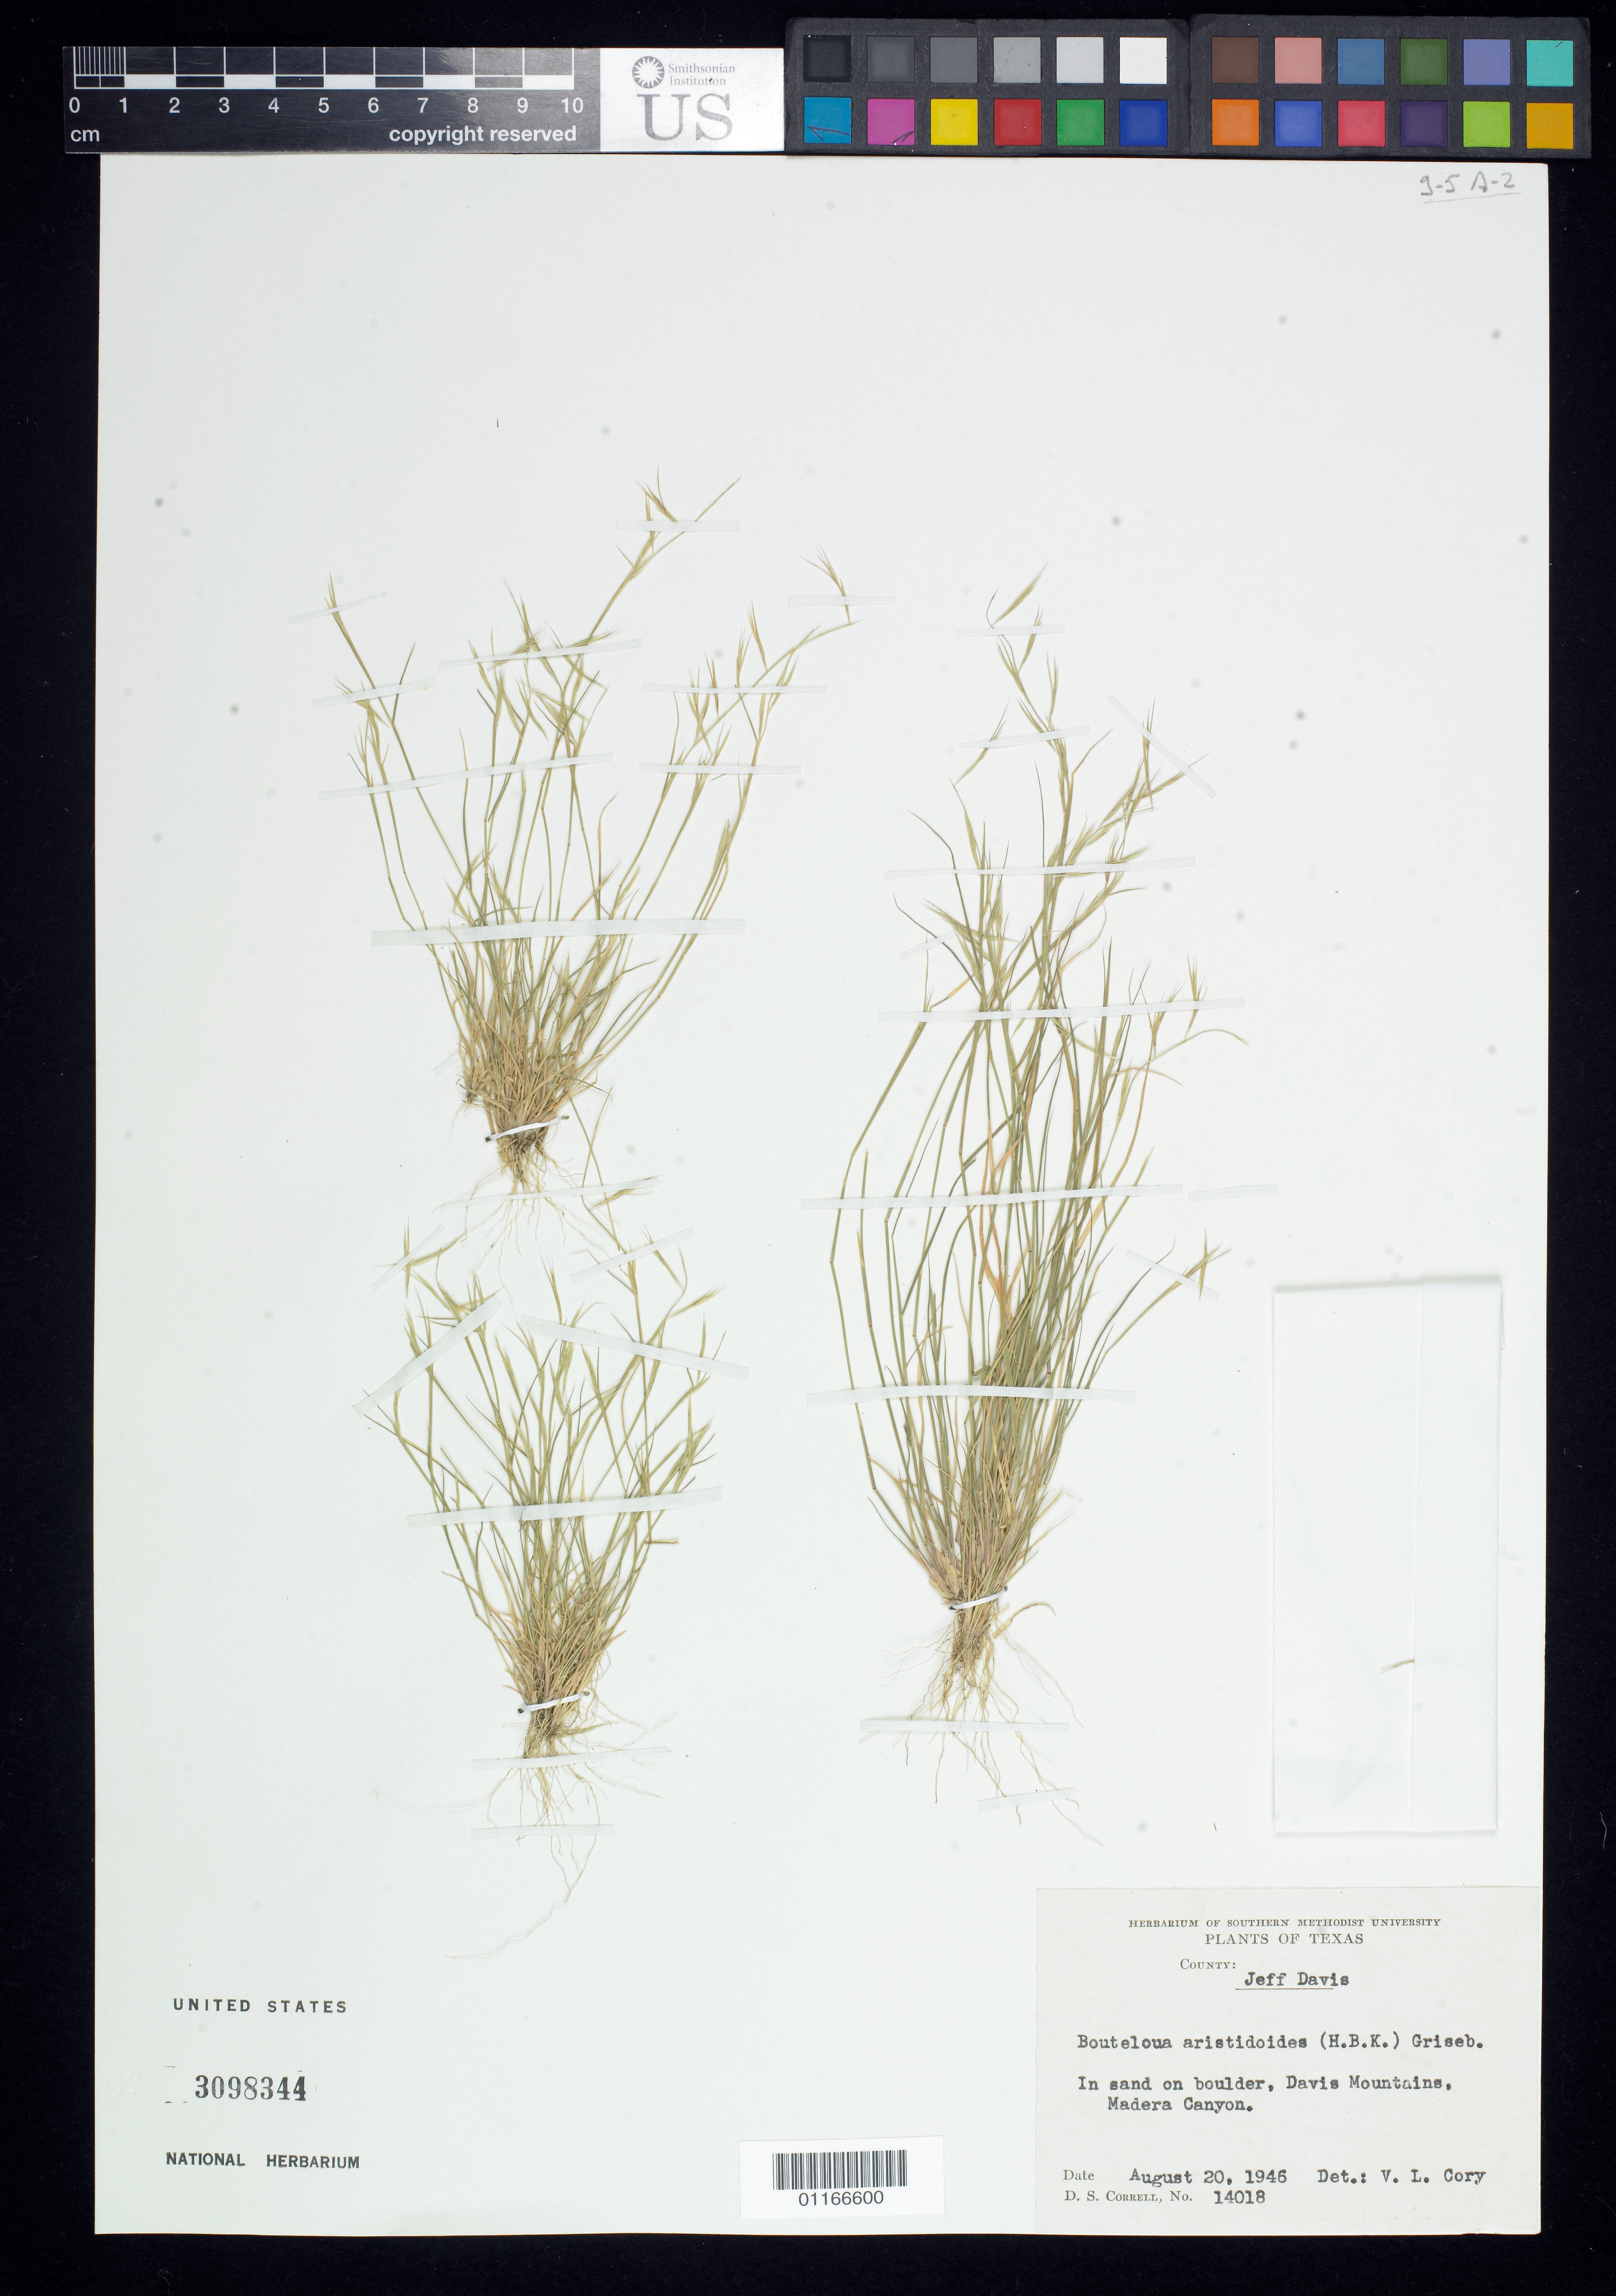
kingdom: Plantae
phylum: Tracheophyta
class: Liliopsida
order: Poales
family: Poaceae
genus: Bouteloua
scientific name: Bouteloua aristidoides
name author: (Kunth) Griseb.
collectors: D. S. Correll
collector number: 14018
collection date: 1946-08-20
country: United States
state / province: Texas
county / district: Jeff Davis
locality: Davis Mts., Madera Canyon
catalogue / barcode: US 3098344